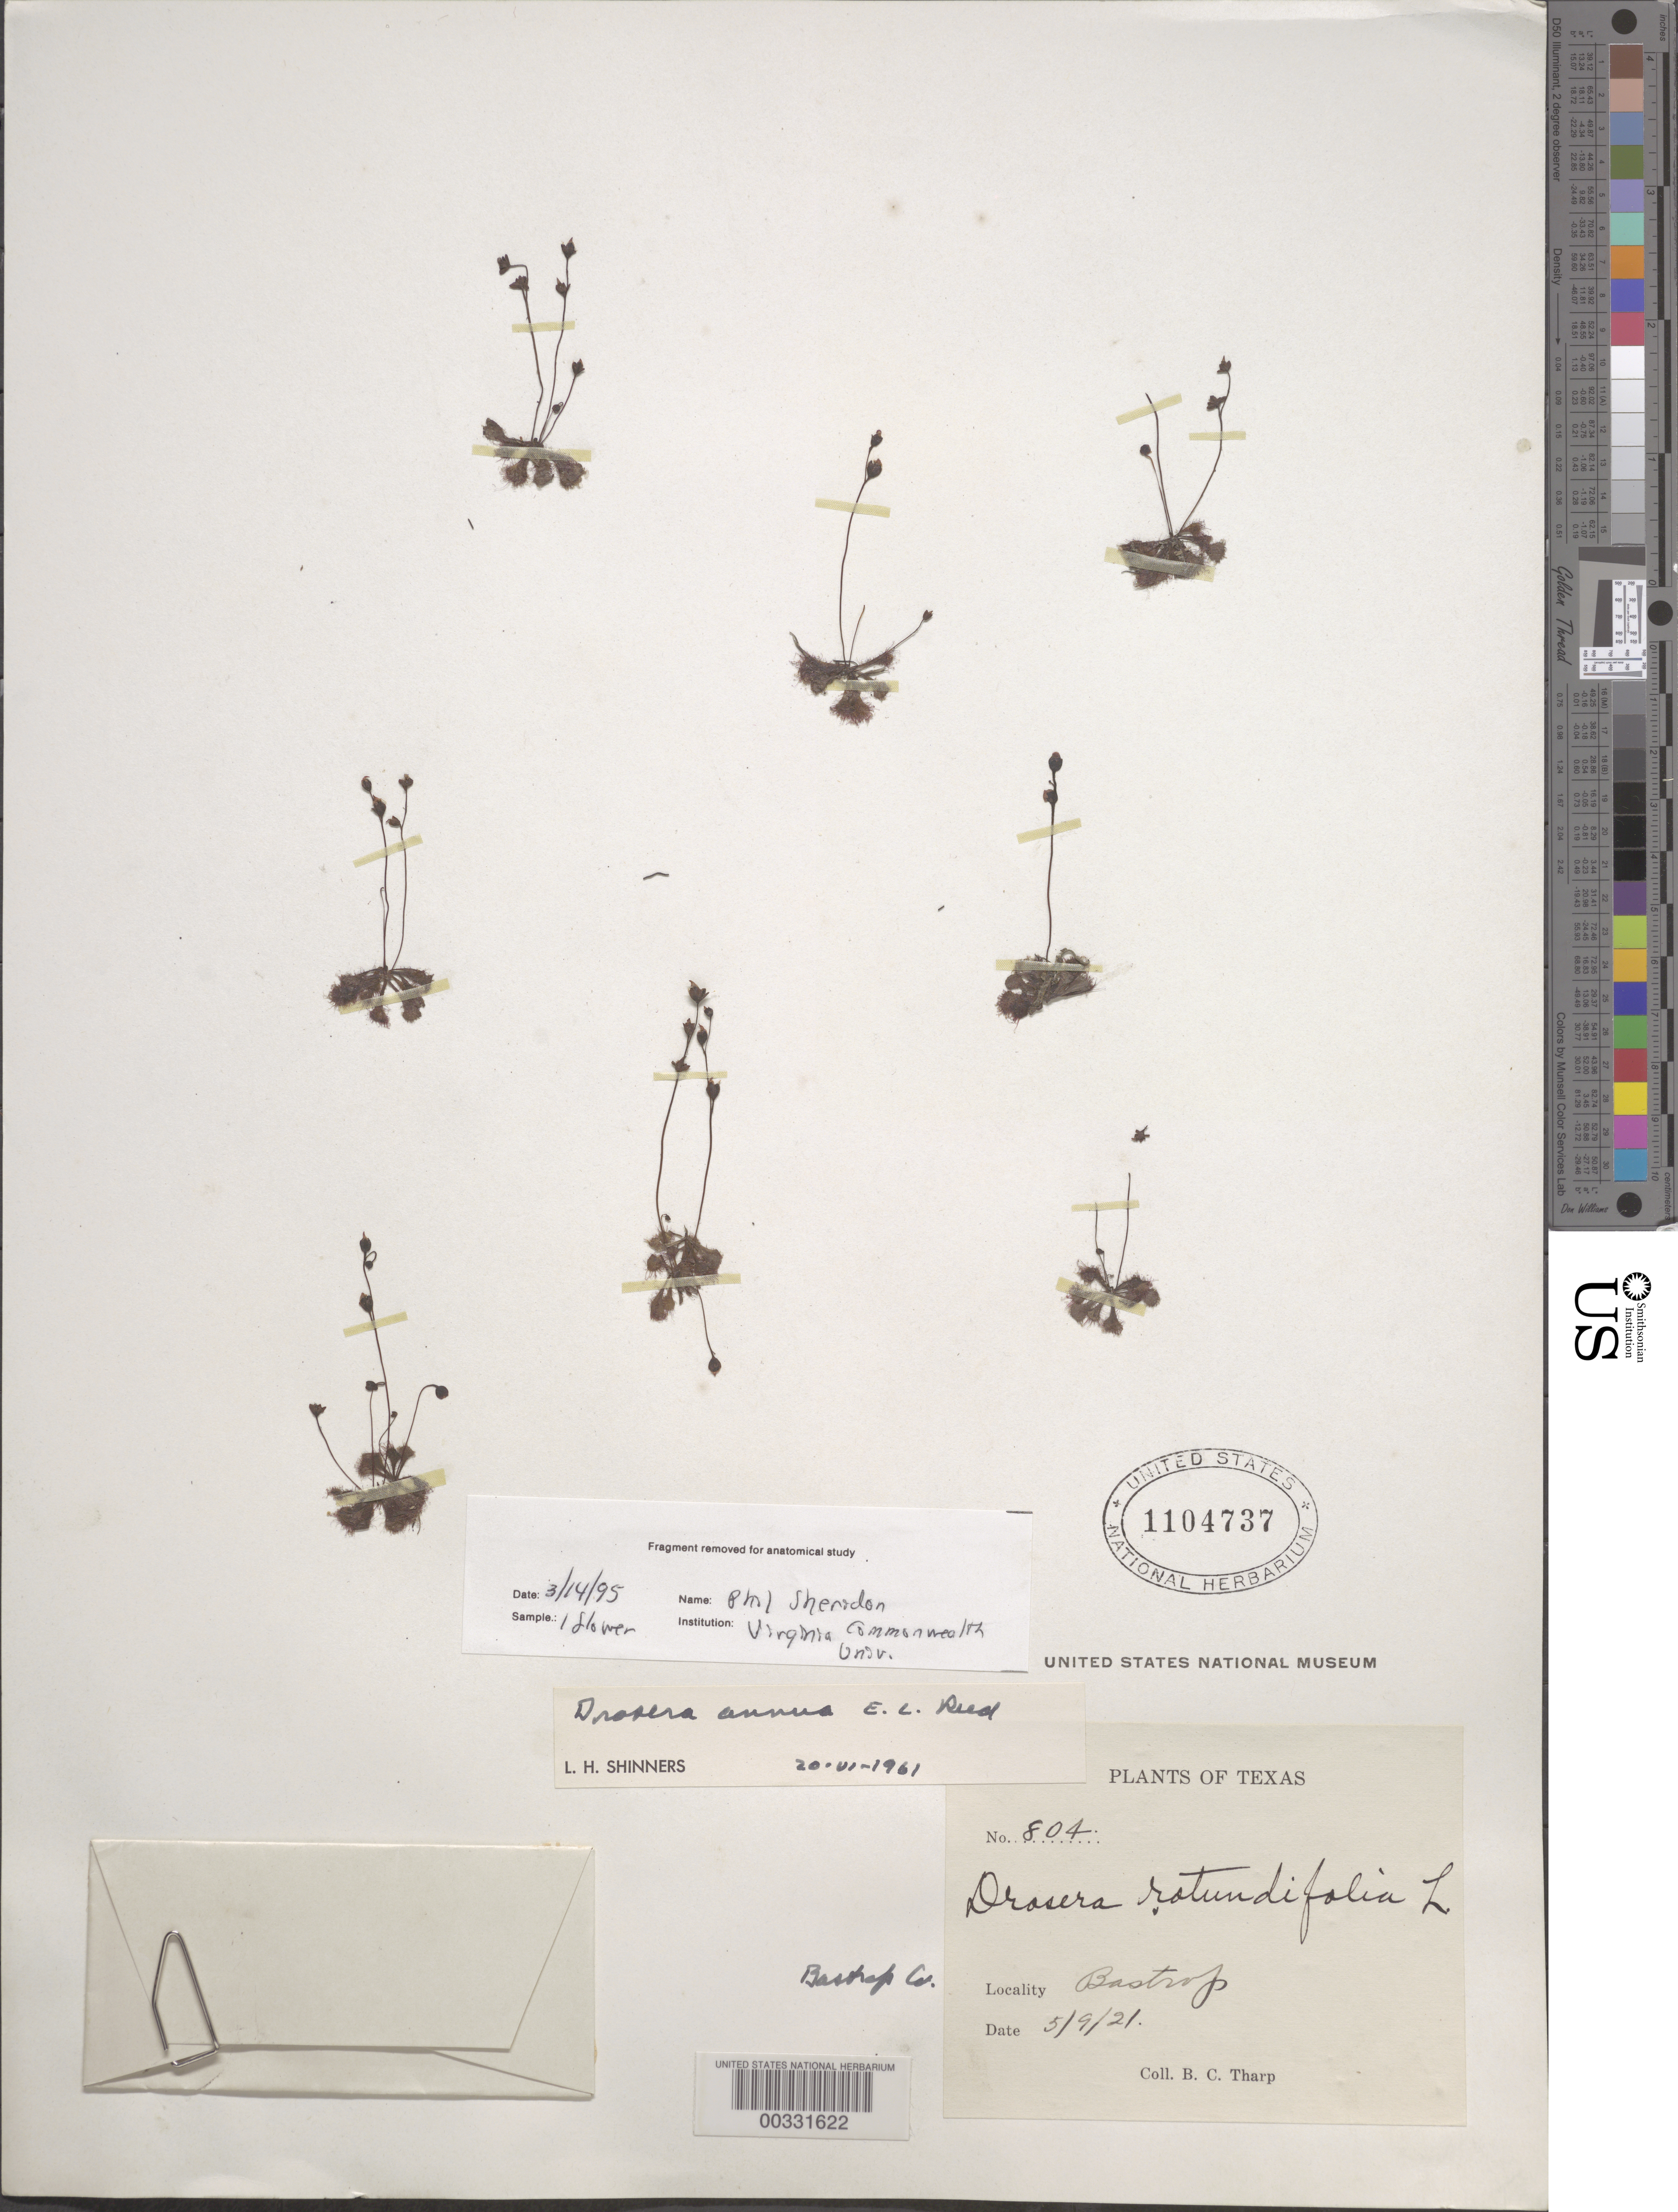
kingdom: Plantae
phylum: Tracheophyta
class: Magnoliopsida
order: Caryophyllales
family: Droseraceae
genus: Drosera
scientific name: Drosera annua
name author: E.L. Reed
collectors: B. C. Tharp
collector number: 804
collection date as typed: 09 May 1921 or 05 Sep 1921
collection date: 1921-05-09 or 1921-09-05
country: United States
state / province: Texas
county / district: Bastrop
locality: Bastrop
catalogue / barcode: US 1104737